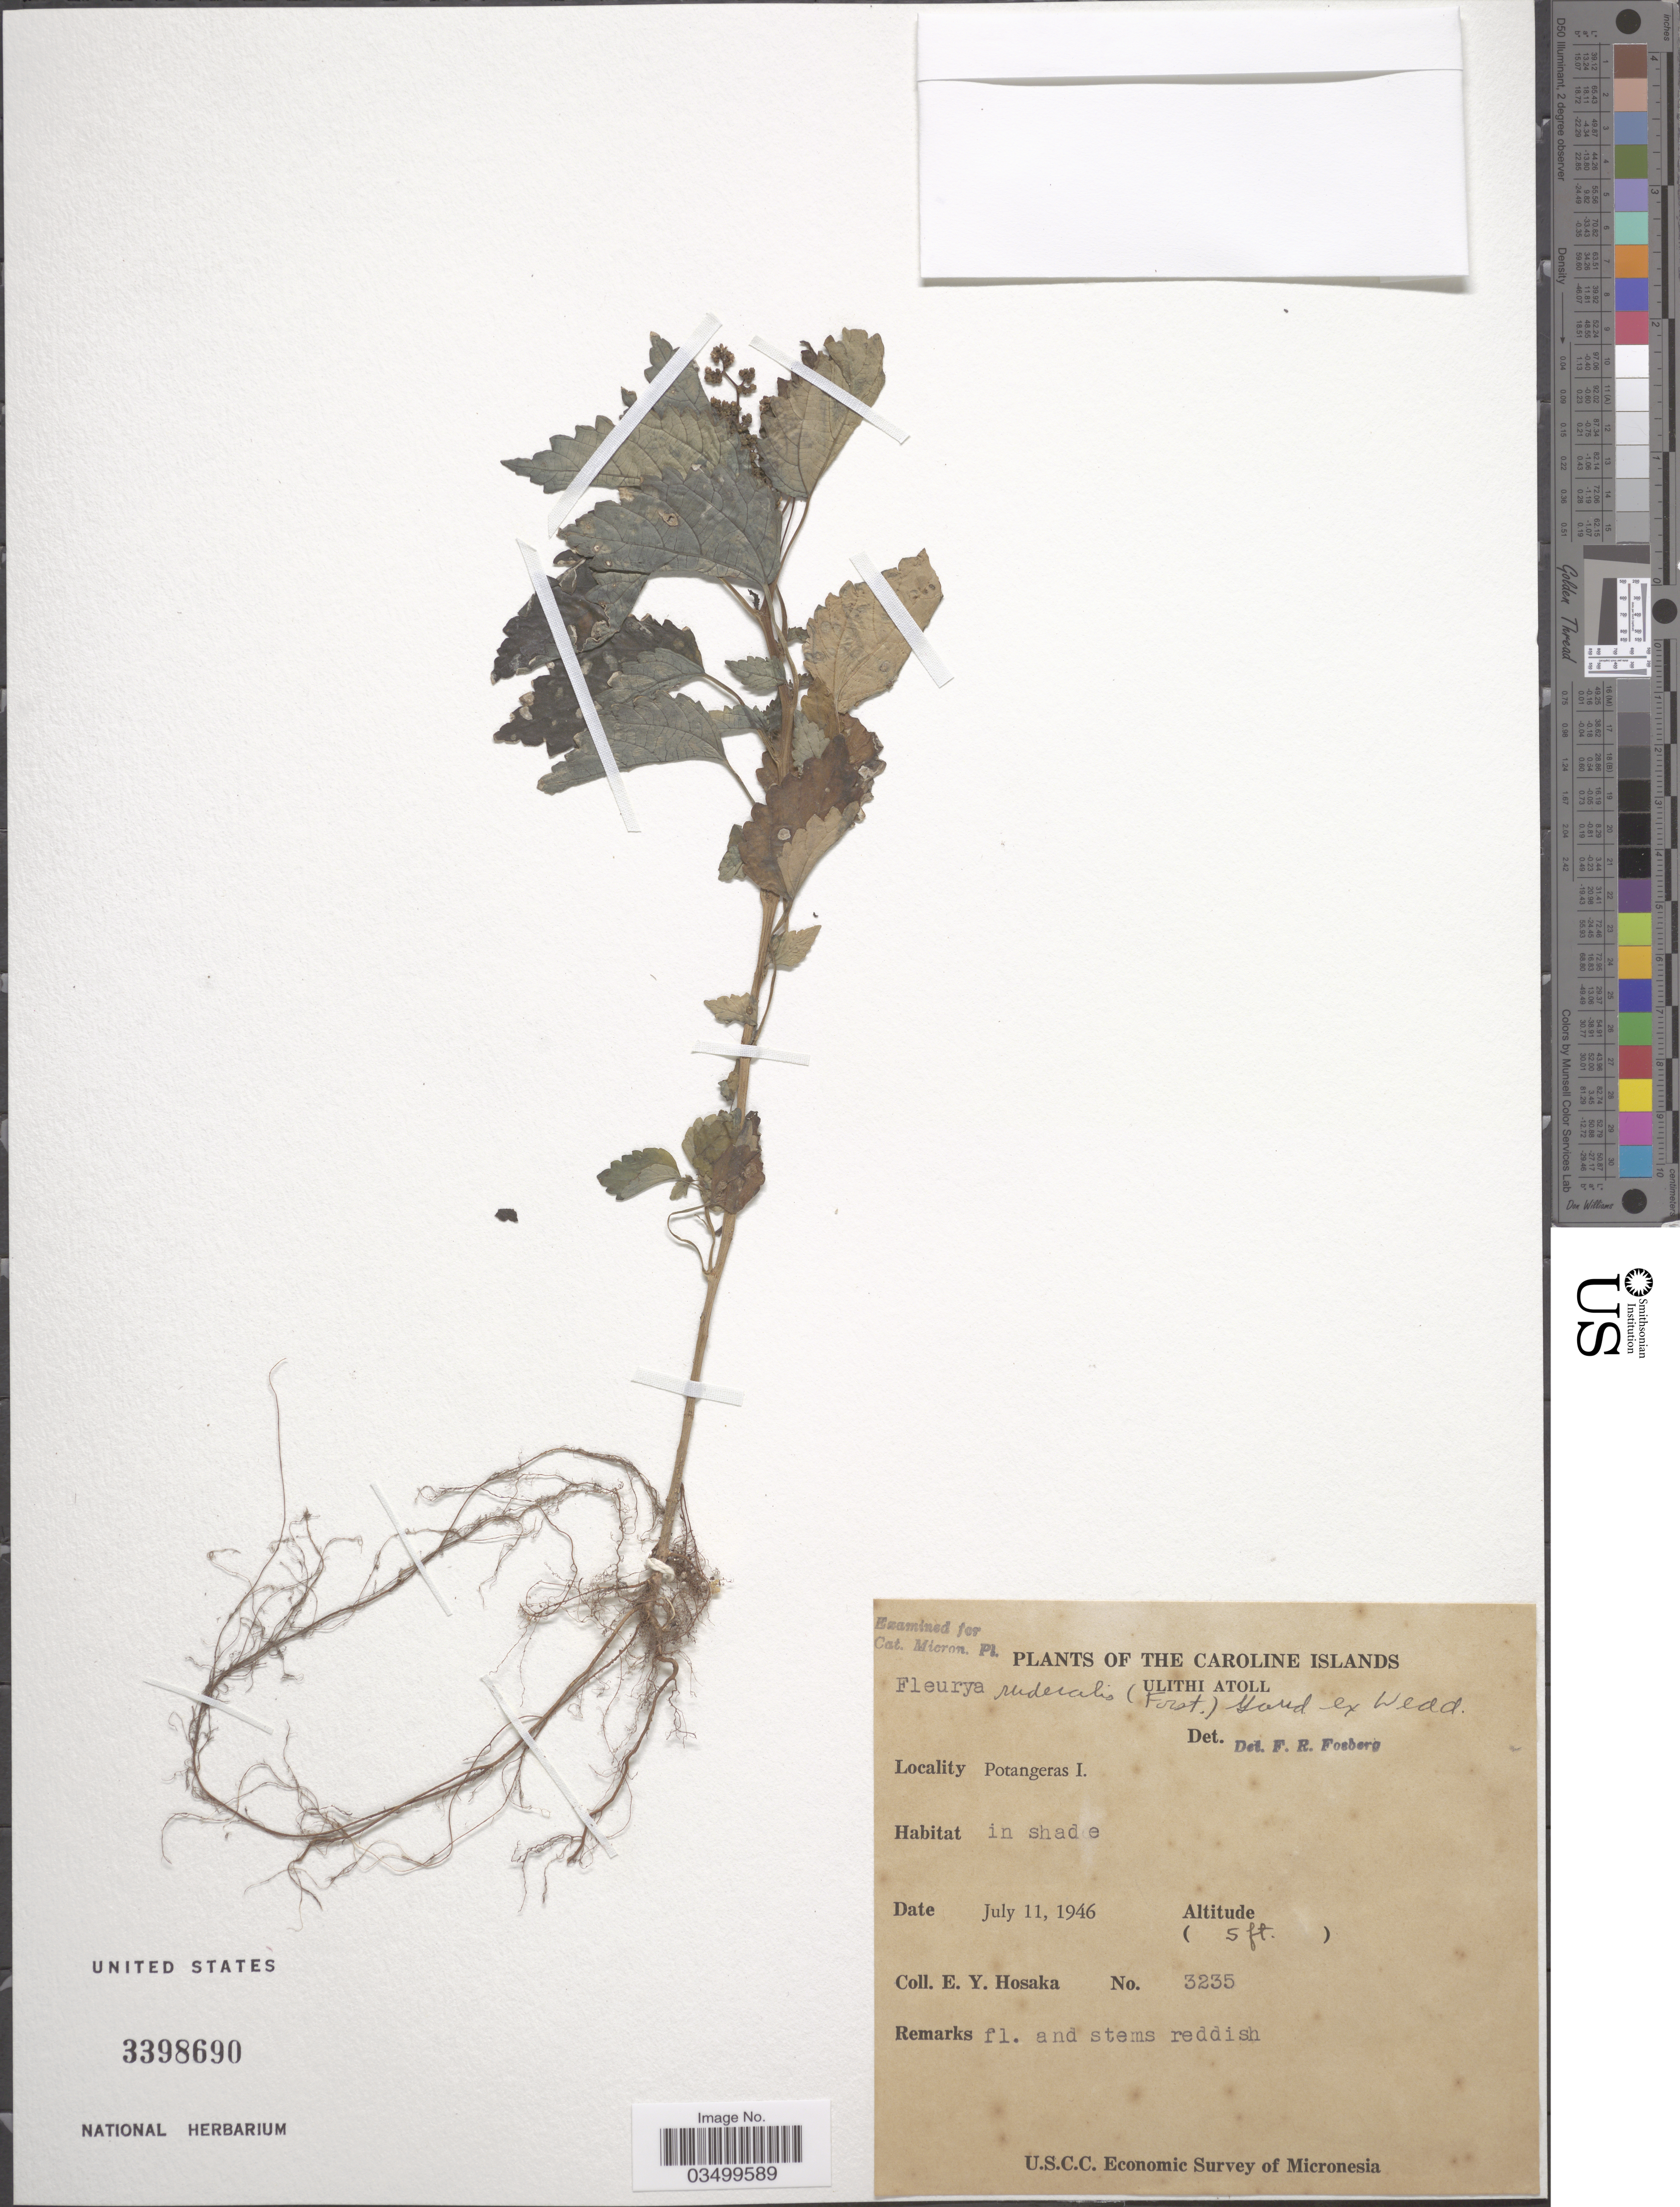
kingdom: Plantae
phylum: Tracheophyta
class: Magnoliopsida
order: Rosales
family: Urticaceae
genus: Laportea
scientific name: Laportea ruderalis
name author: (G. Forst.) Chew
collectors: E. Y. Hosaka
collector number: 3235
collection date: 1946-07-11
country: Micronesia, Federated States of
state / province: Yap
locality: Caroline Islands. Ulithi Atoll. Potangeras I.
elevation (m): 2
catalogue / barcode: US 3398690